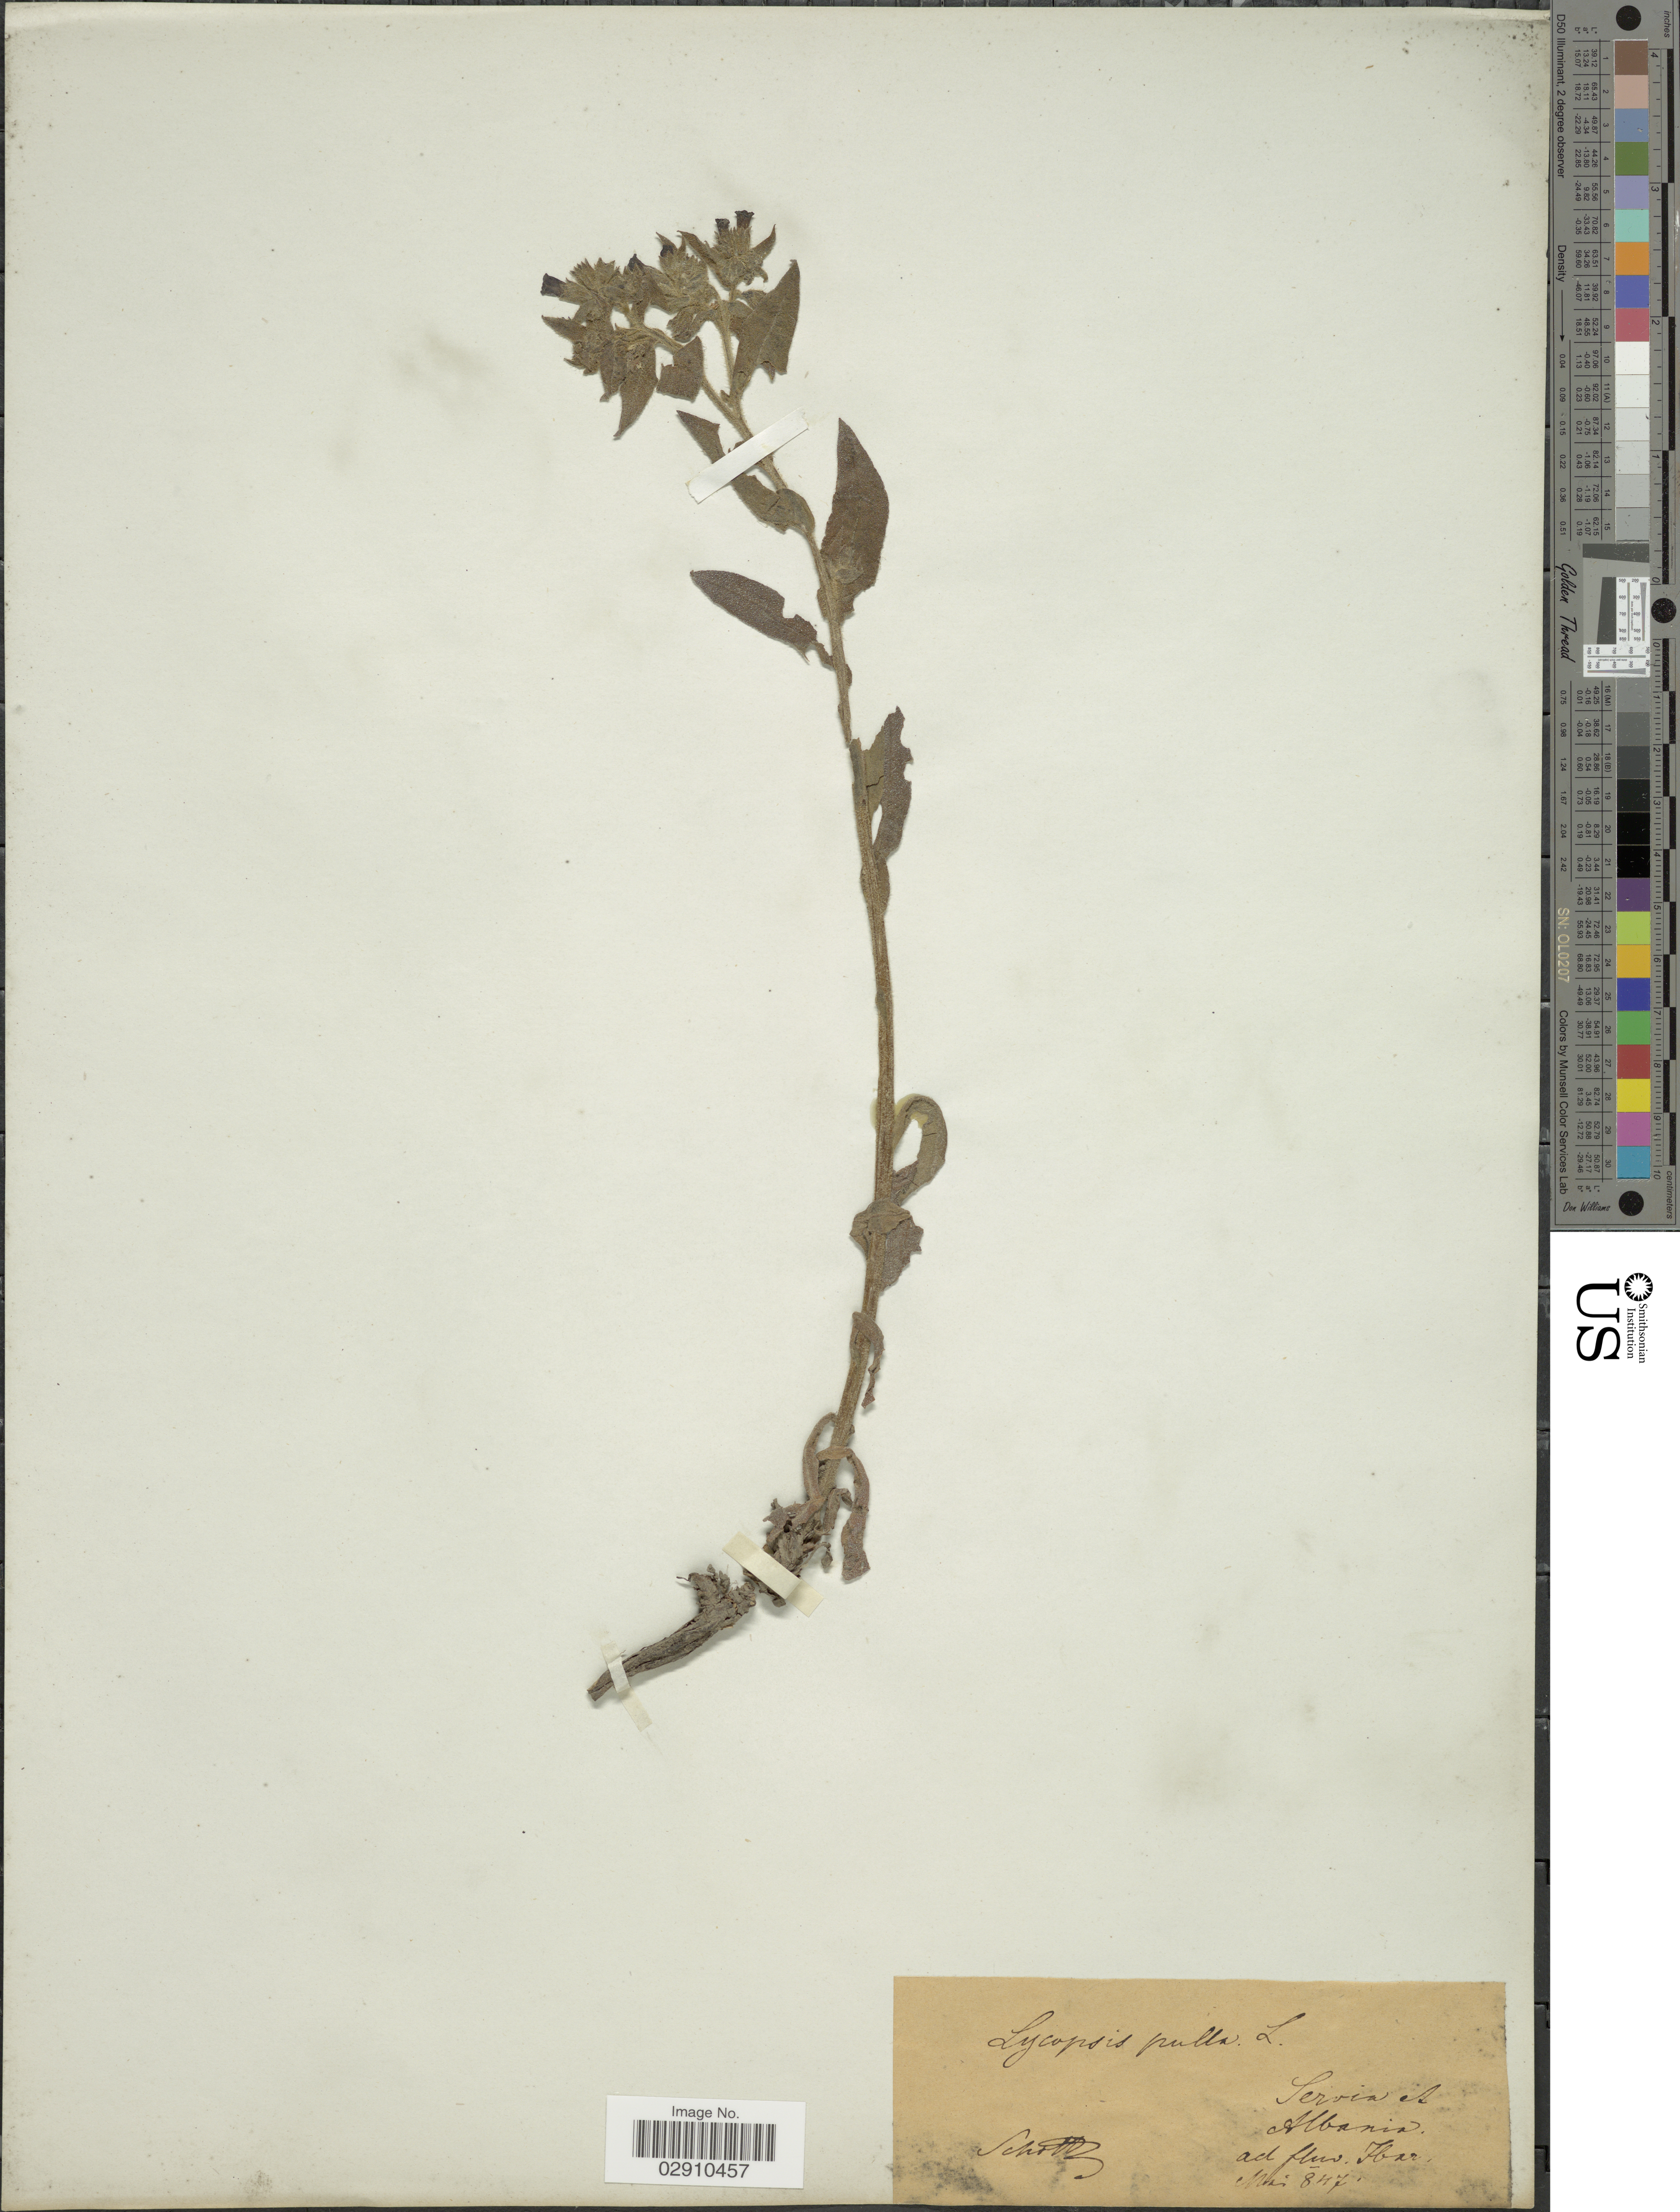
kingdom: Plantae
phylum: Tracheophyta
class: Magnoliopsida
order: Boraginales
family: Boraginaceae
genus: Lycopsis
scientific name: Lycopsis pulla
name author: Loefl.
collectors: Schott, --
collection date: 1847-05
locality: Servia et Albania. Ad fluv. Ibar.